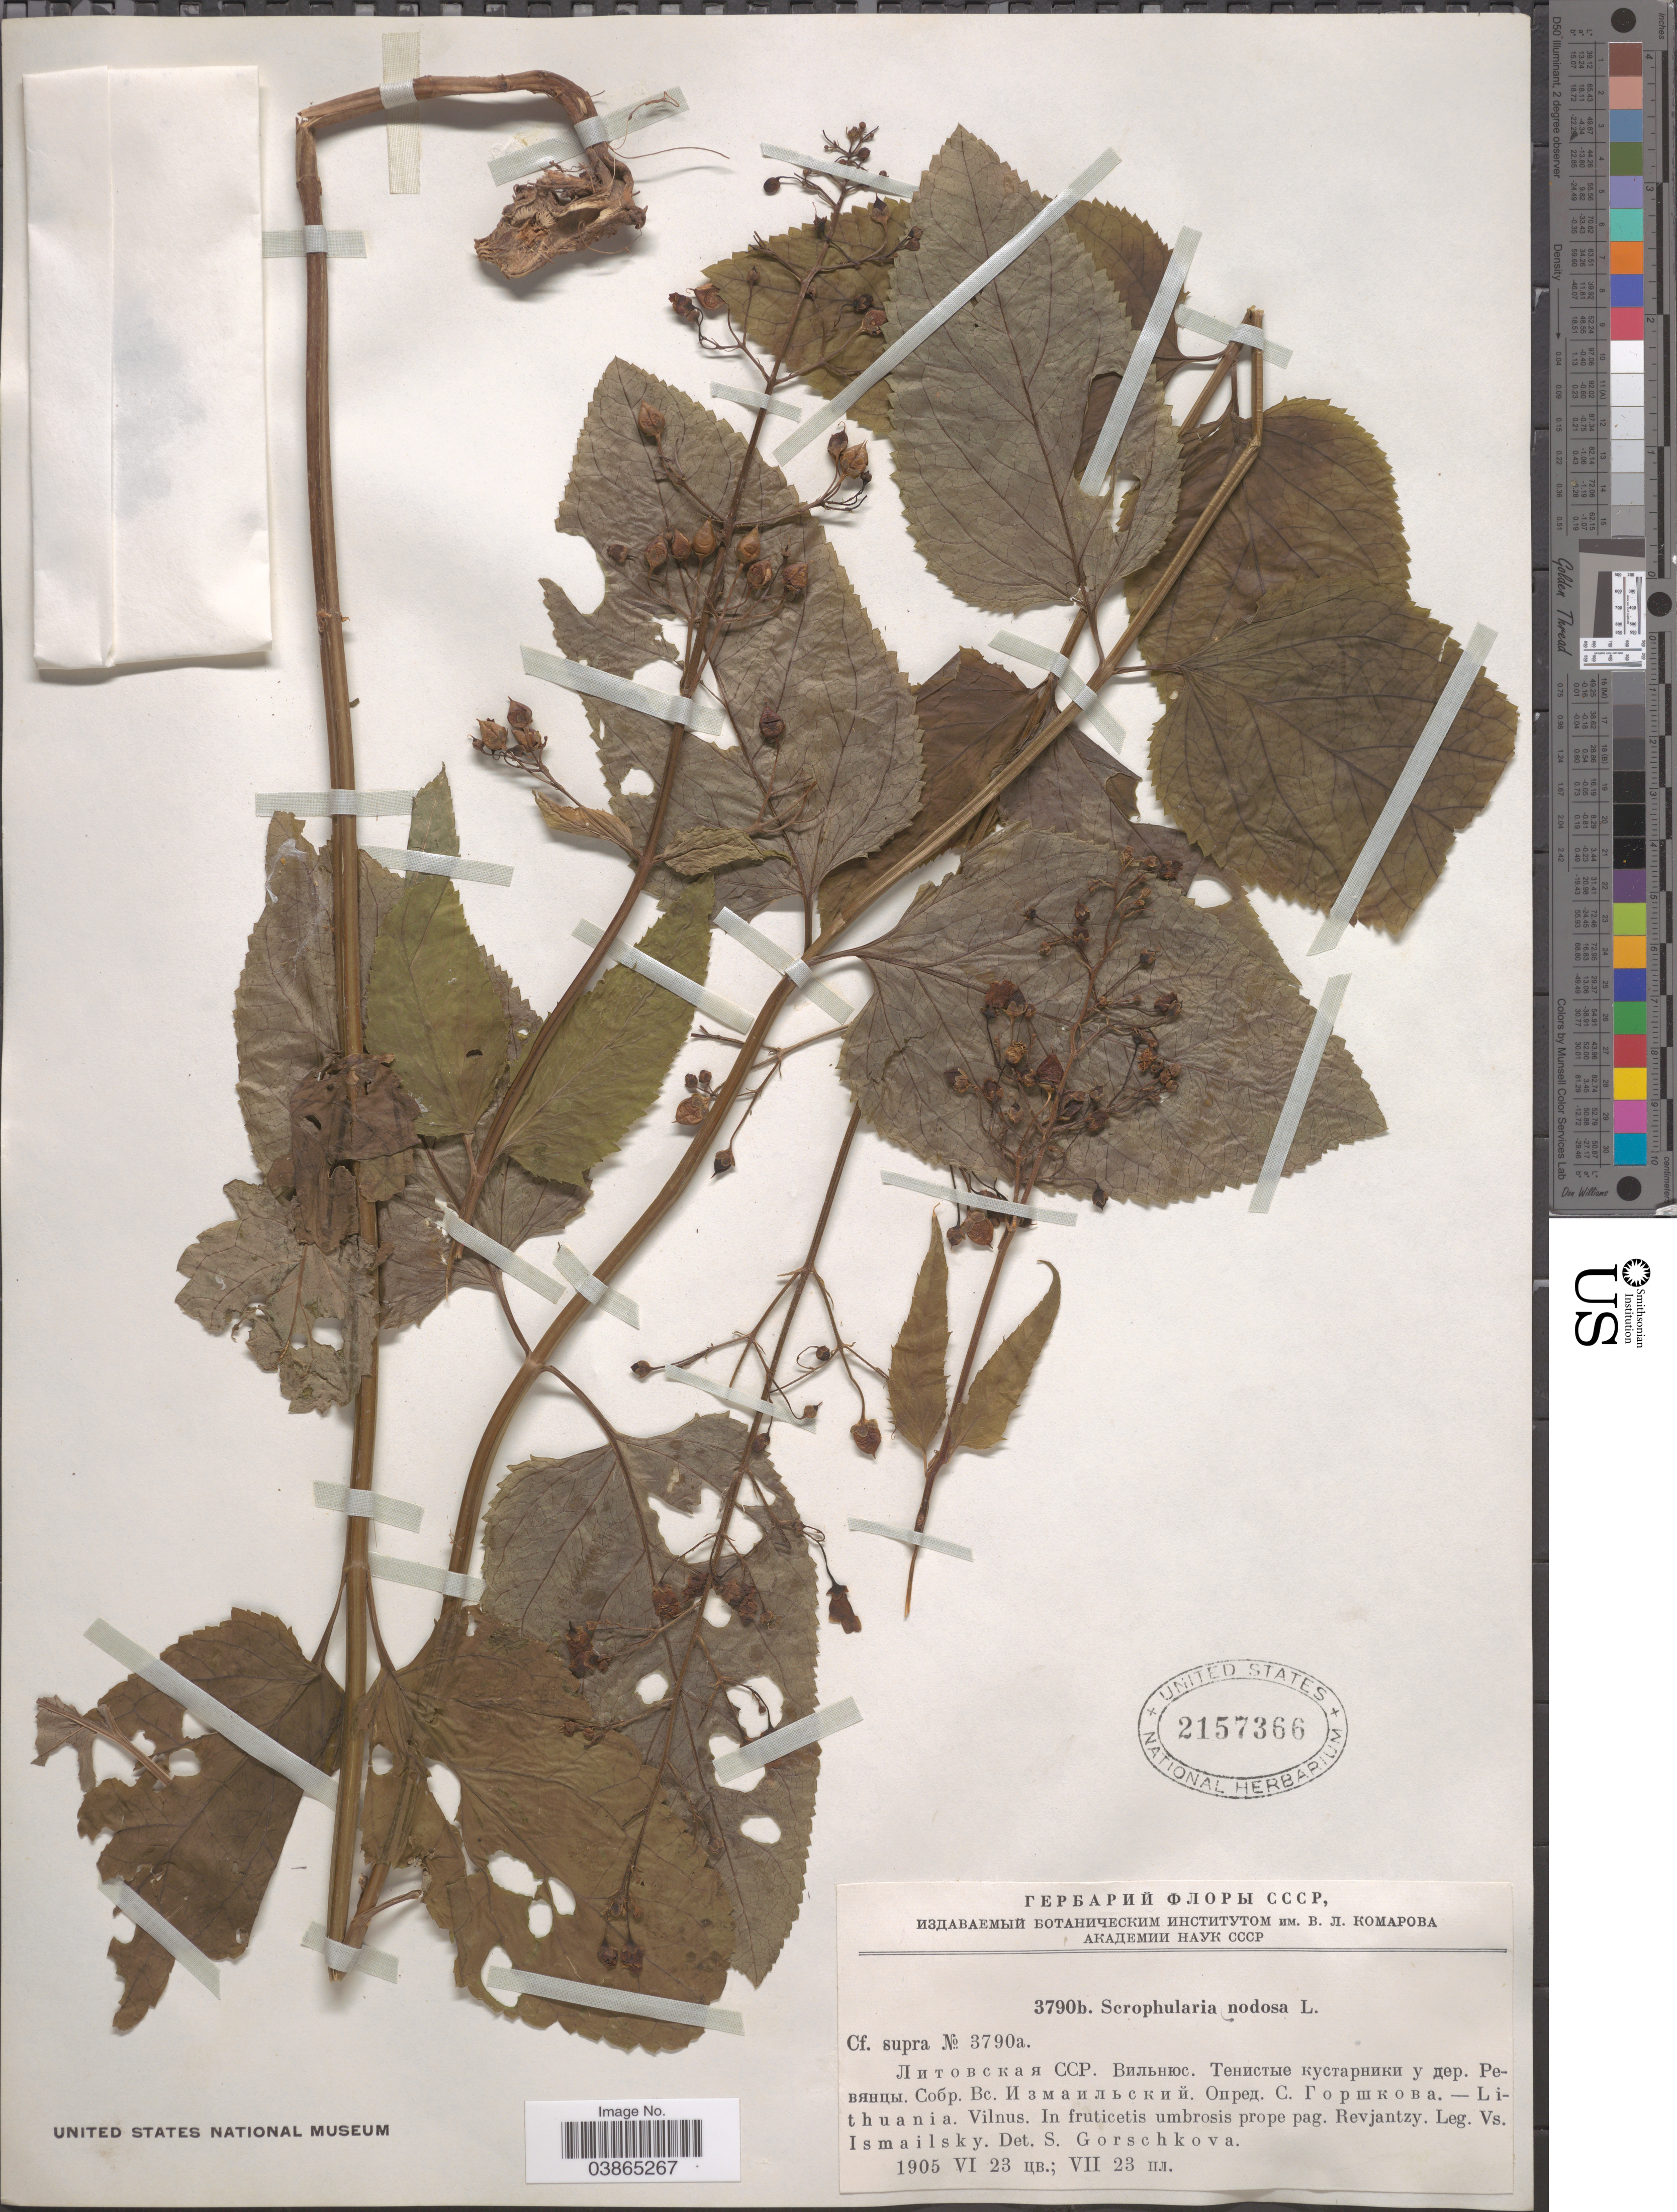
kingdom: Plantae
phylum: Tracheophyta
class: Magnoliopsida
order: Lamiales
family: Scrophulariaceae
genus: Scrophularia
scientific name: Scrophularia nodosa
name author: L.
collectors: V. Ismailsky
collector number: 3790b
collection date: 1905-06-23/1905-07-23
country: Lithuania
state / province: Vilnius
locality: Vilnus. In fruticetis umbrosis prope pag. Revjantzy.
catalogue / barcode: US 2157366